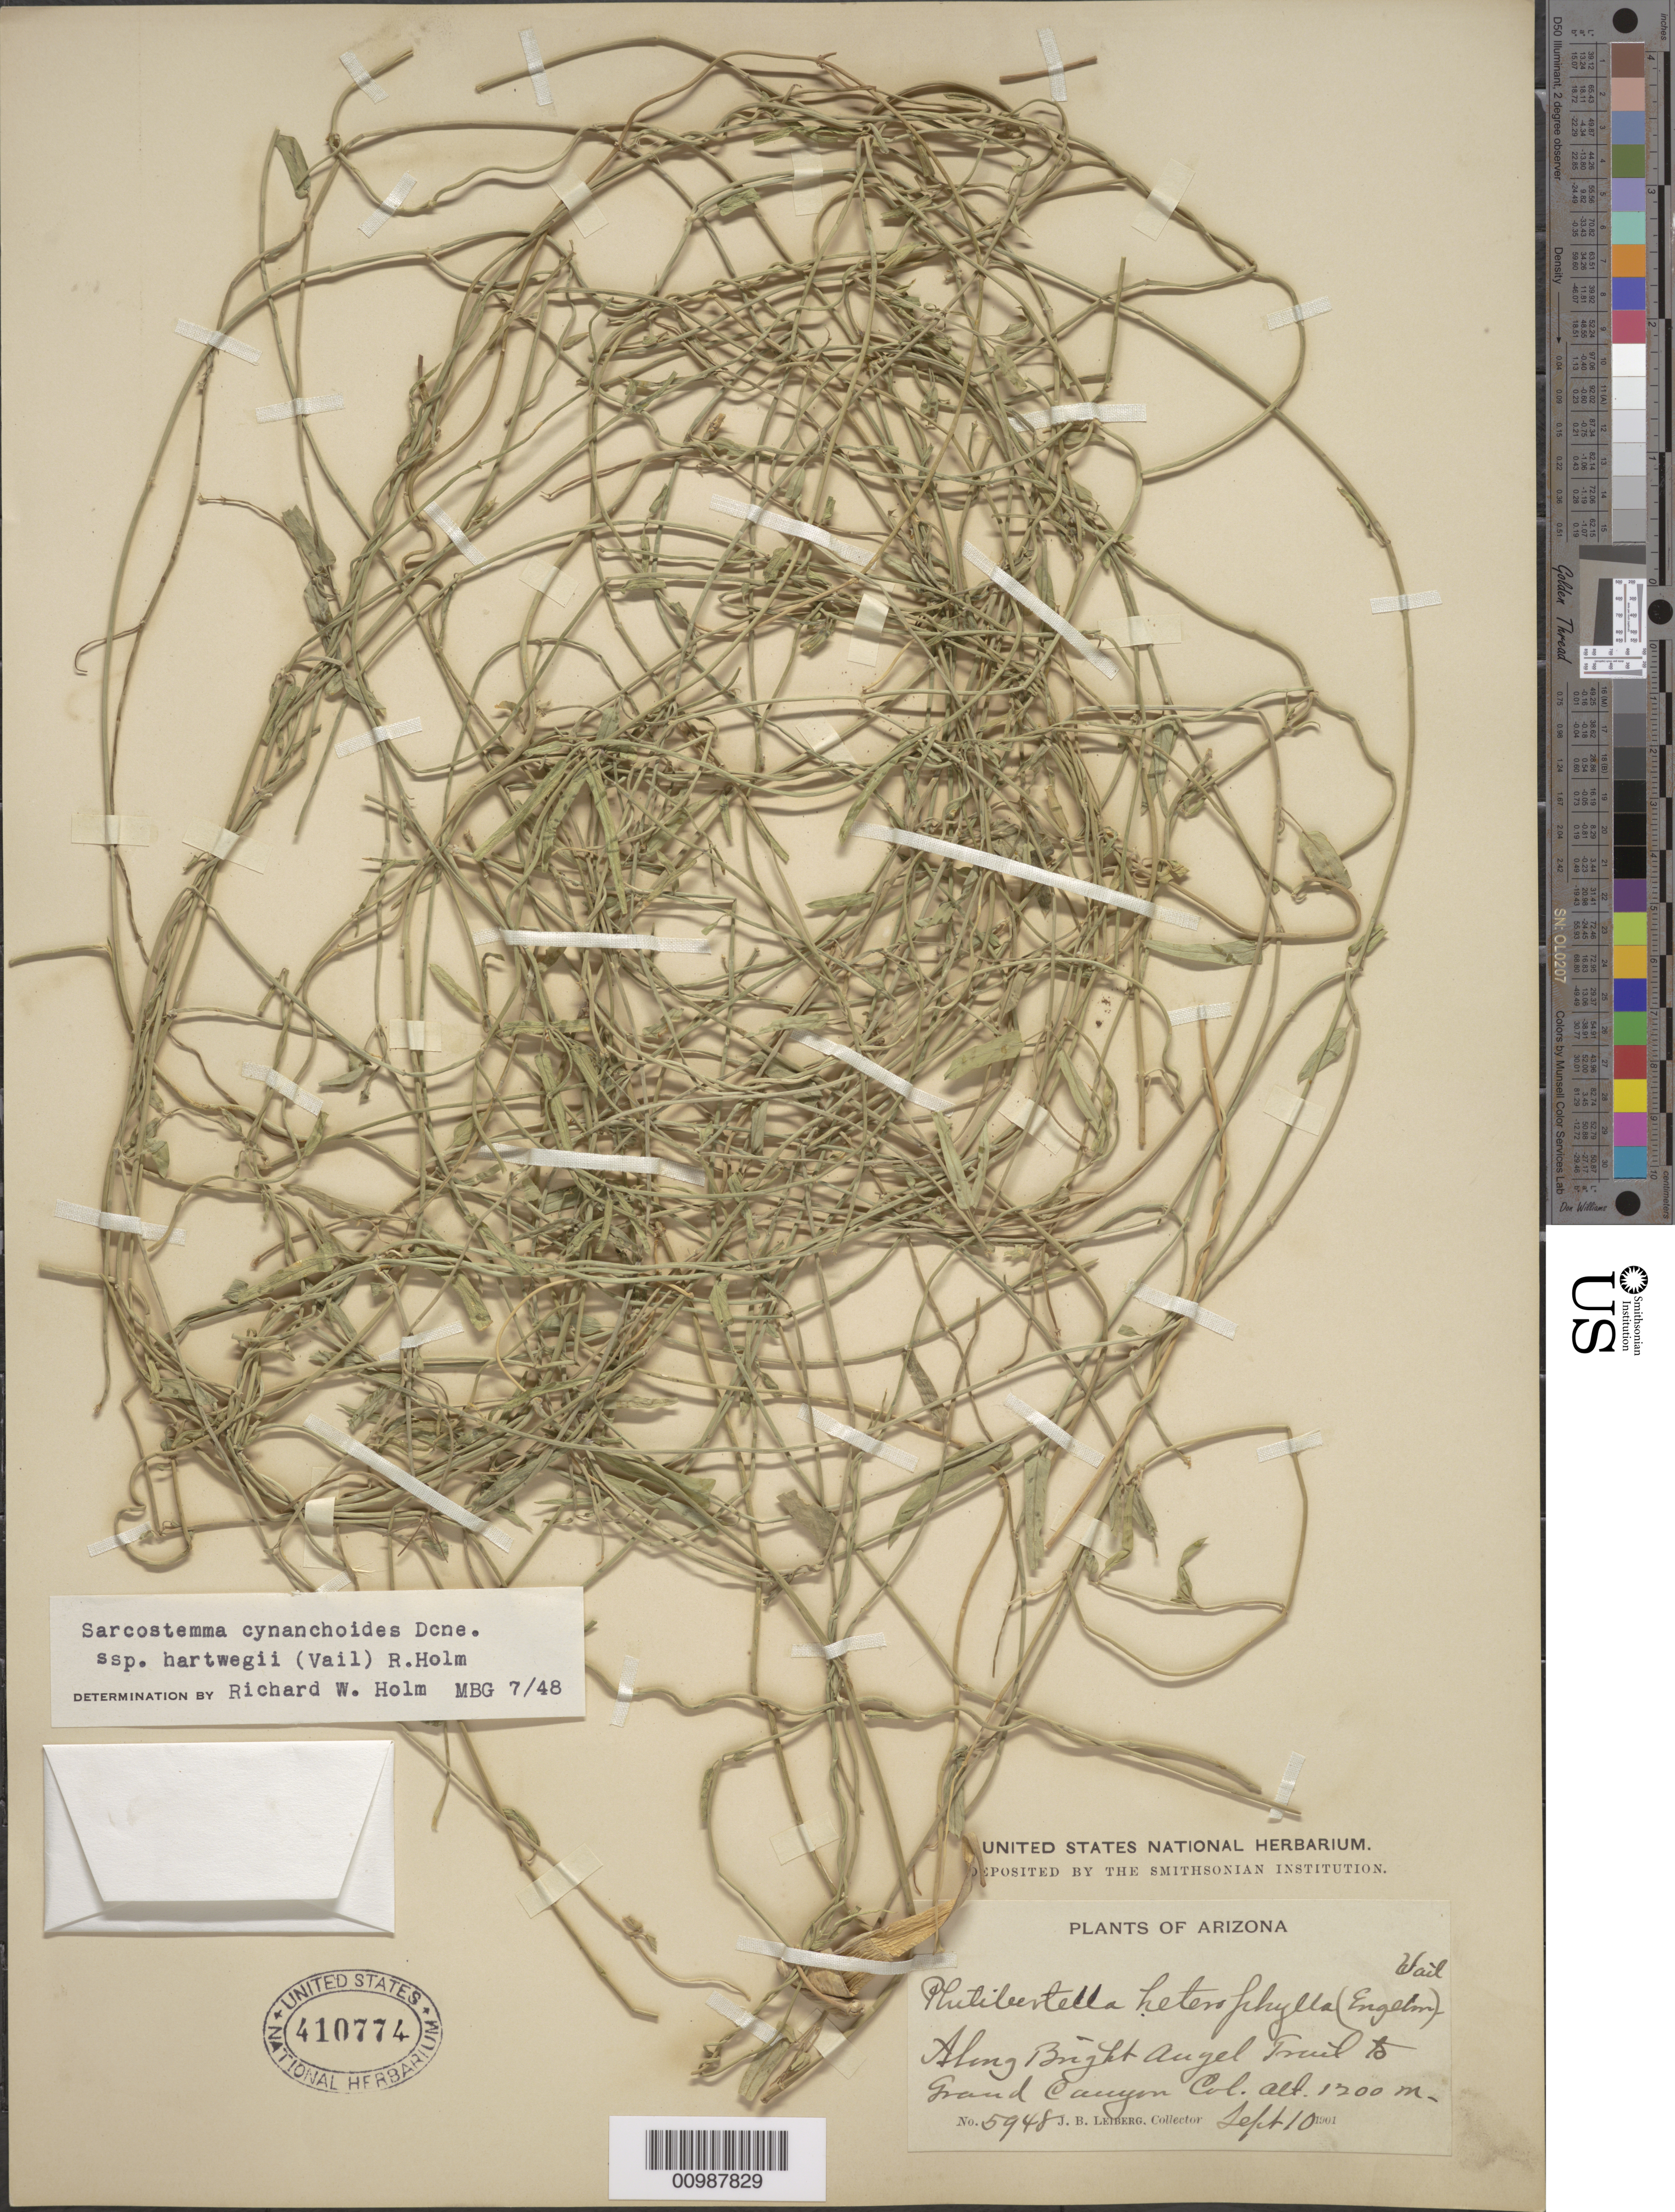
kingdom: Plantae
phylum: Tracheophyta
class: Magnoliopsida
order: Gentianales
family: Apocynaceae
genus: Sarcostemma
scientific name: Sarcostemma cynanchoides subsp. hartwegii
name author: (Vail) R.W. Holm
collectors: J. Leiberg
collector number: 5984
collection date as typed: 10 Sep 1901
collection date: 1901-09-10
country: United States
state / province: Arizona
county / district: Coconino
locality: Along Bright Angel Trail and Grand Canyon.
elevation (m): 1500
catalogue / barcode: US 410774